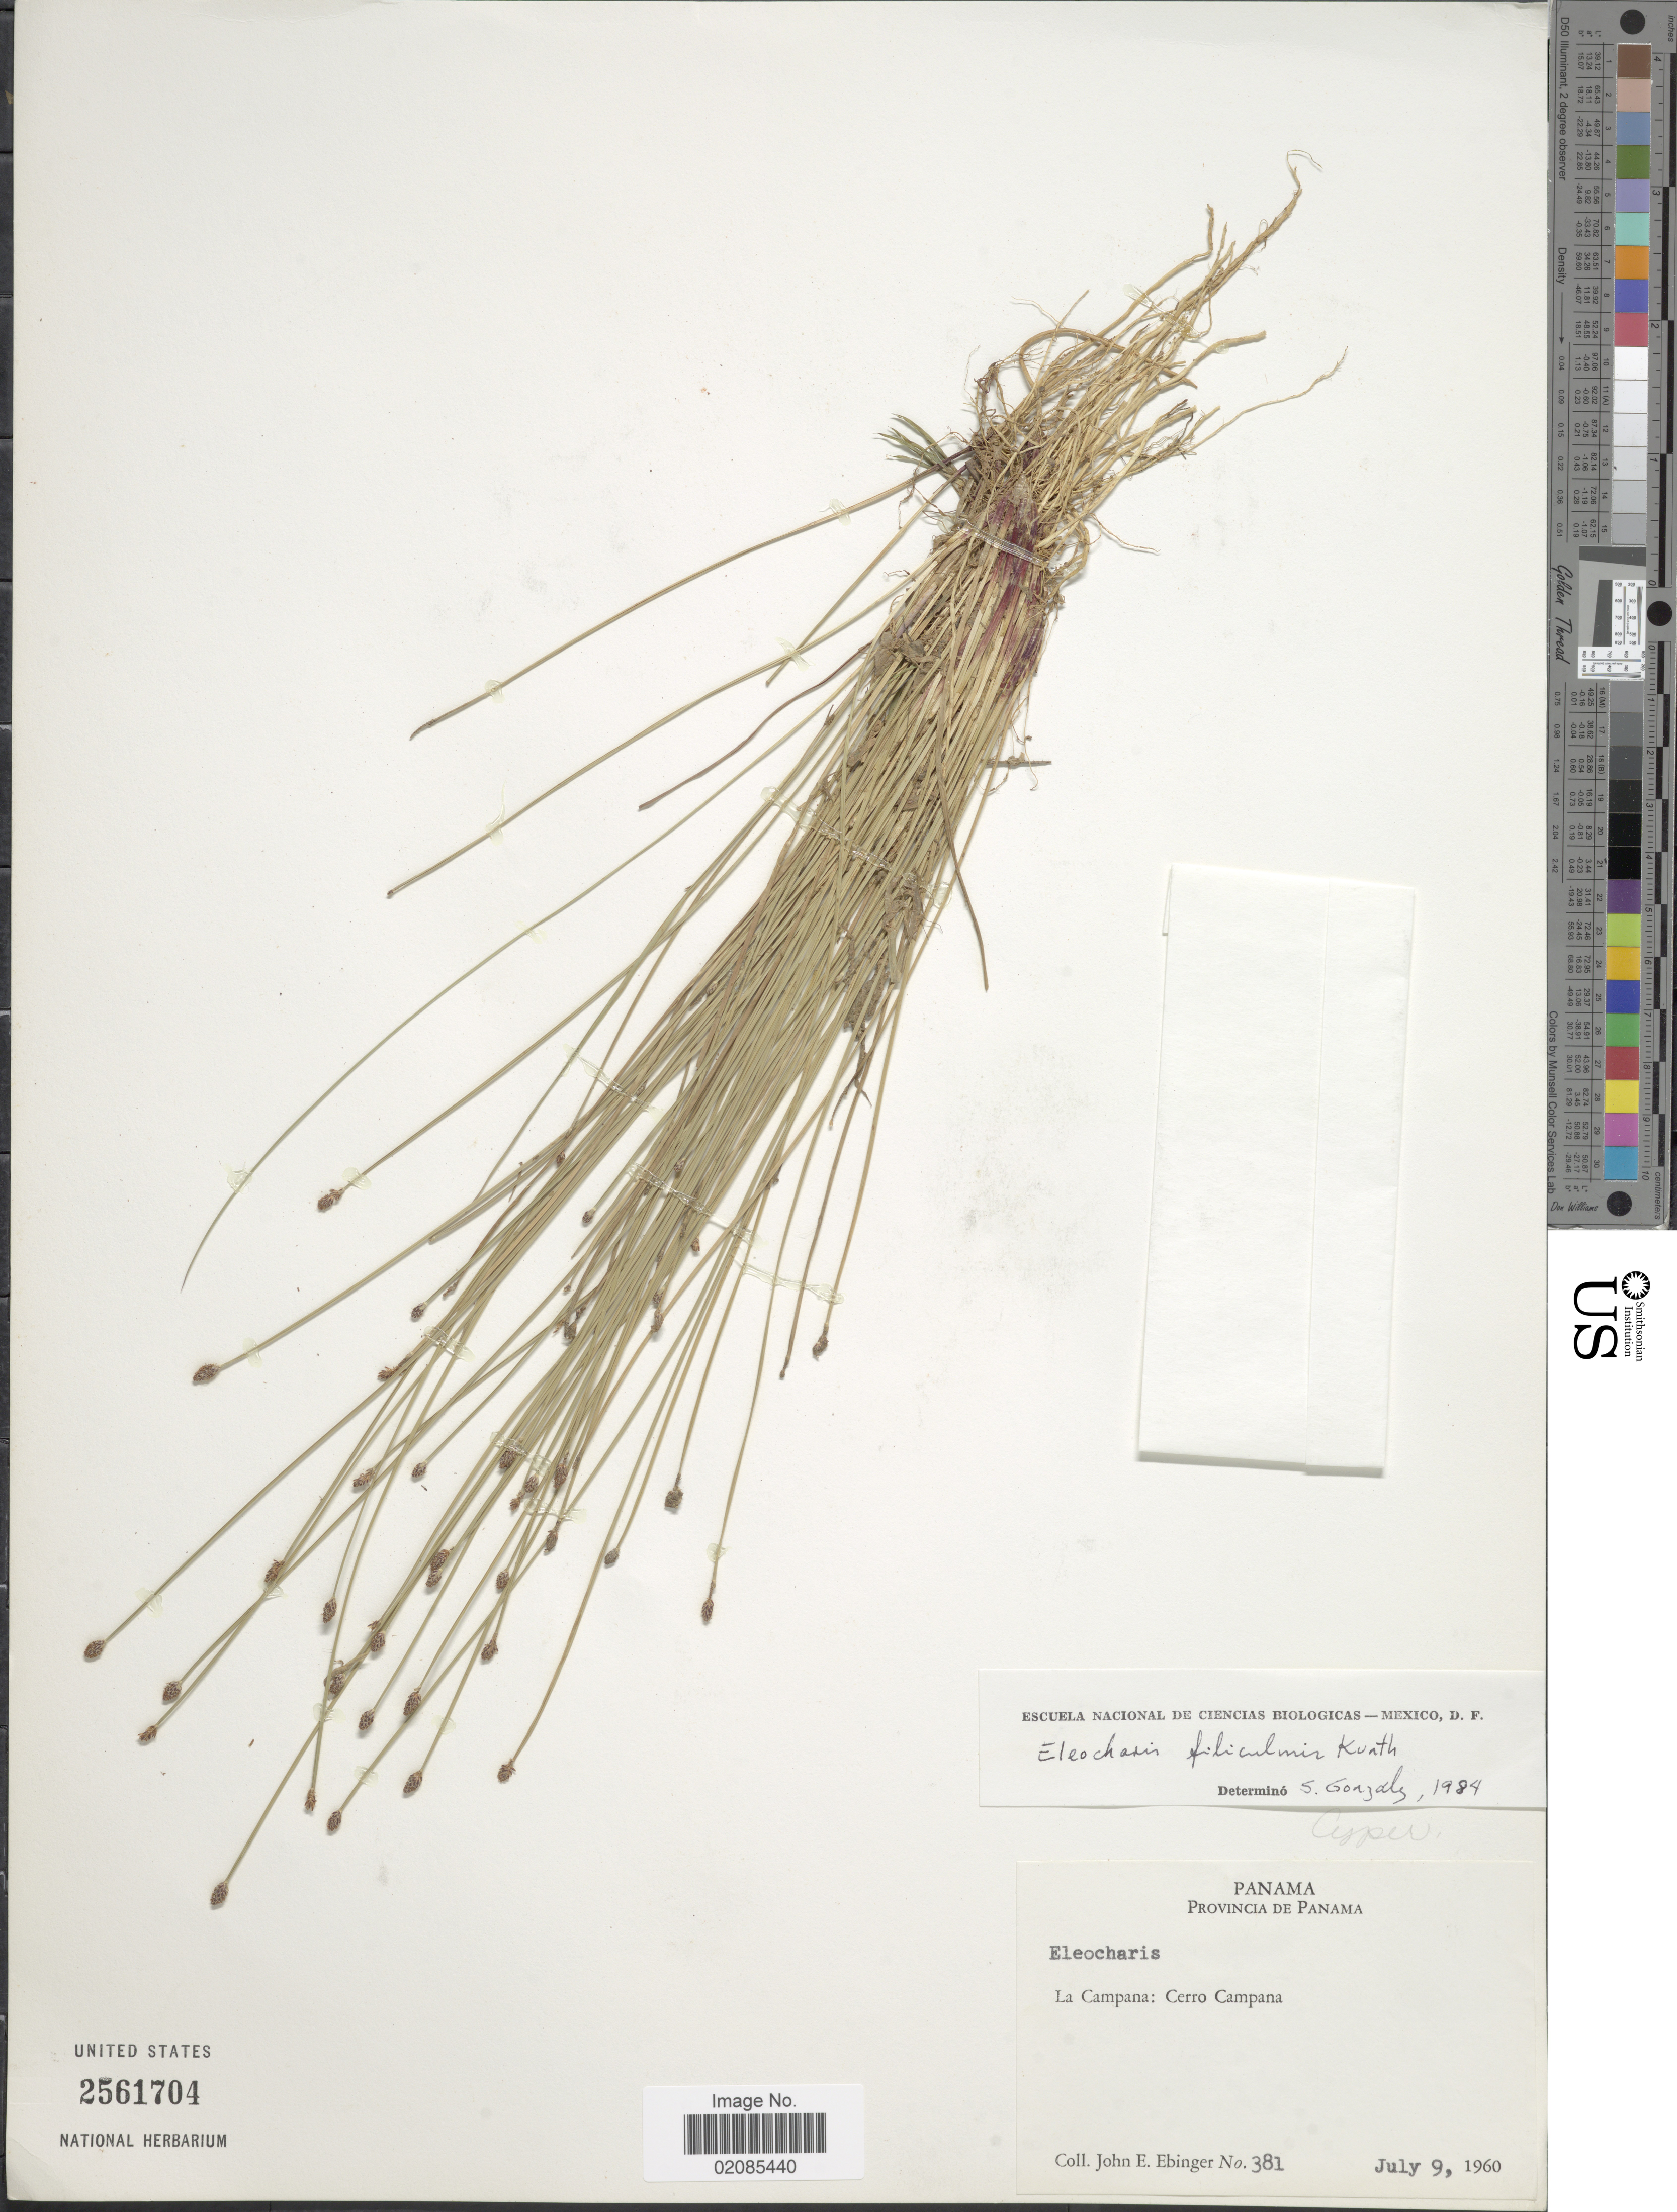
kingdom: Plantae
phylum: Tracheophyta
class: Liliopsida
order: Poales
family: Cyperaceae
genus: Eleocharis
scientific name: Eleocharis filiculmis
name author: Kunth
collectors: J. Ebinger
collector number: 381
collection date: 1960-07-09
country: Panama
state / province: Panamá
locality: La Campana: Cerro Campana.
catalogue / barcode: US 2561704